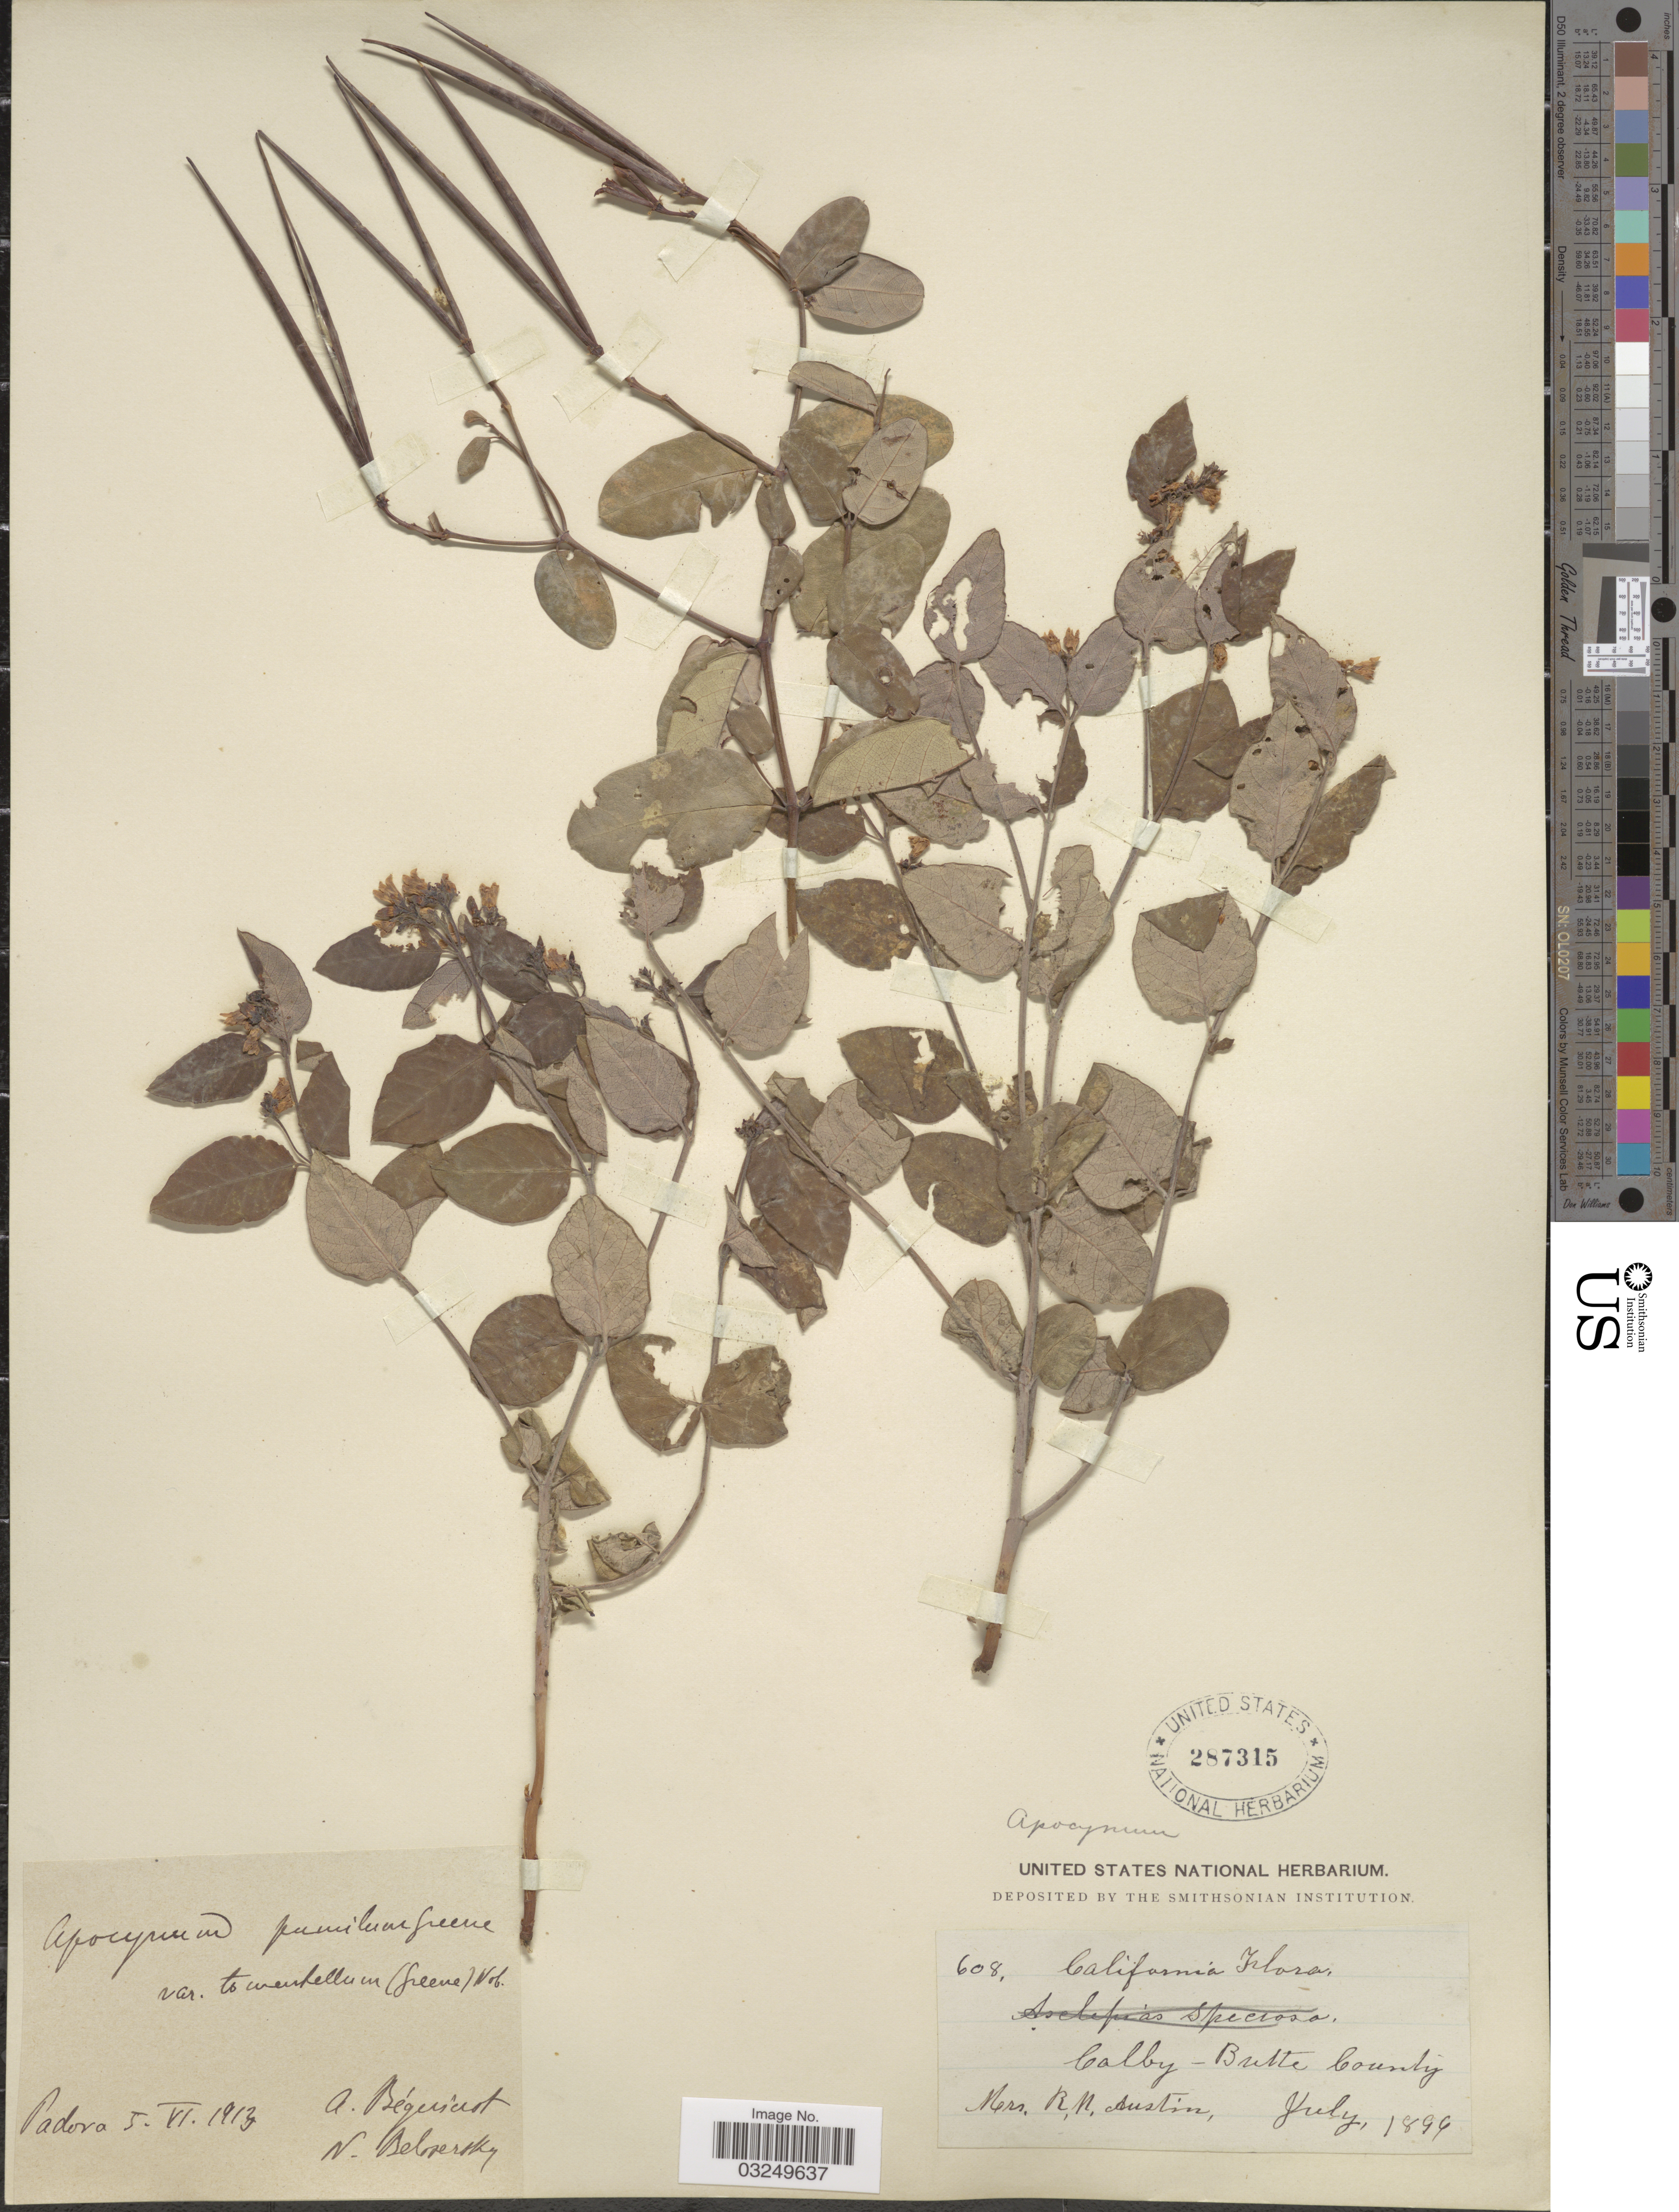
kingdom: Plantae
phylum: Tracheophyta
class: Magnoliopsida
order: Gentianales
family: Apocynaceae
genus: Apocynum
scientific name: Apocynum androsaemifolium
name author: L.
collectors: R. Austin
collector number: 608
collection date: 1899-07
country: United States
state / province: California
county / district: Butte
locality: Colby - Butte County.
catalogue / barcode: US 287315